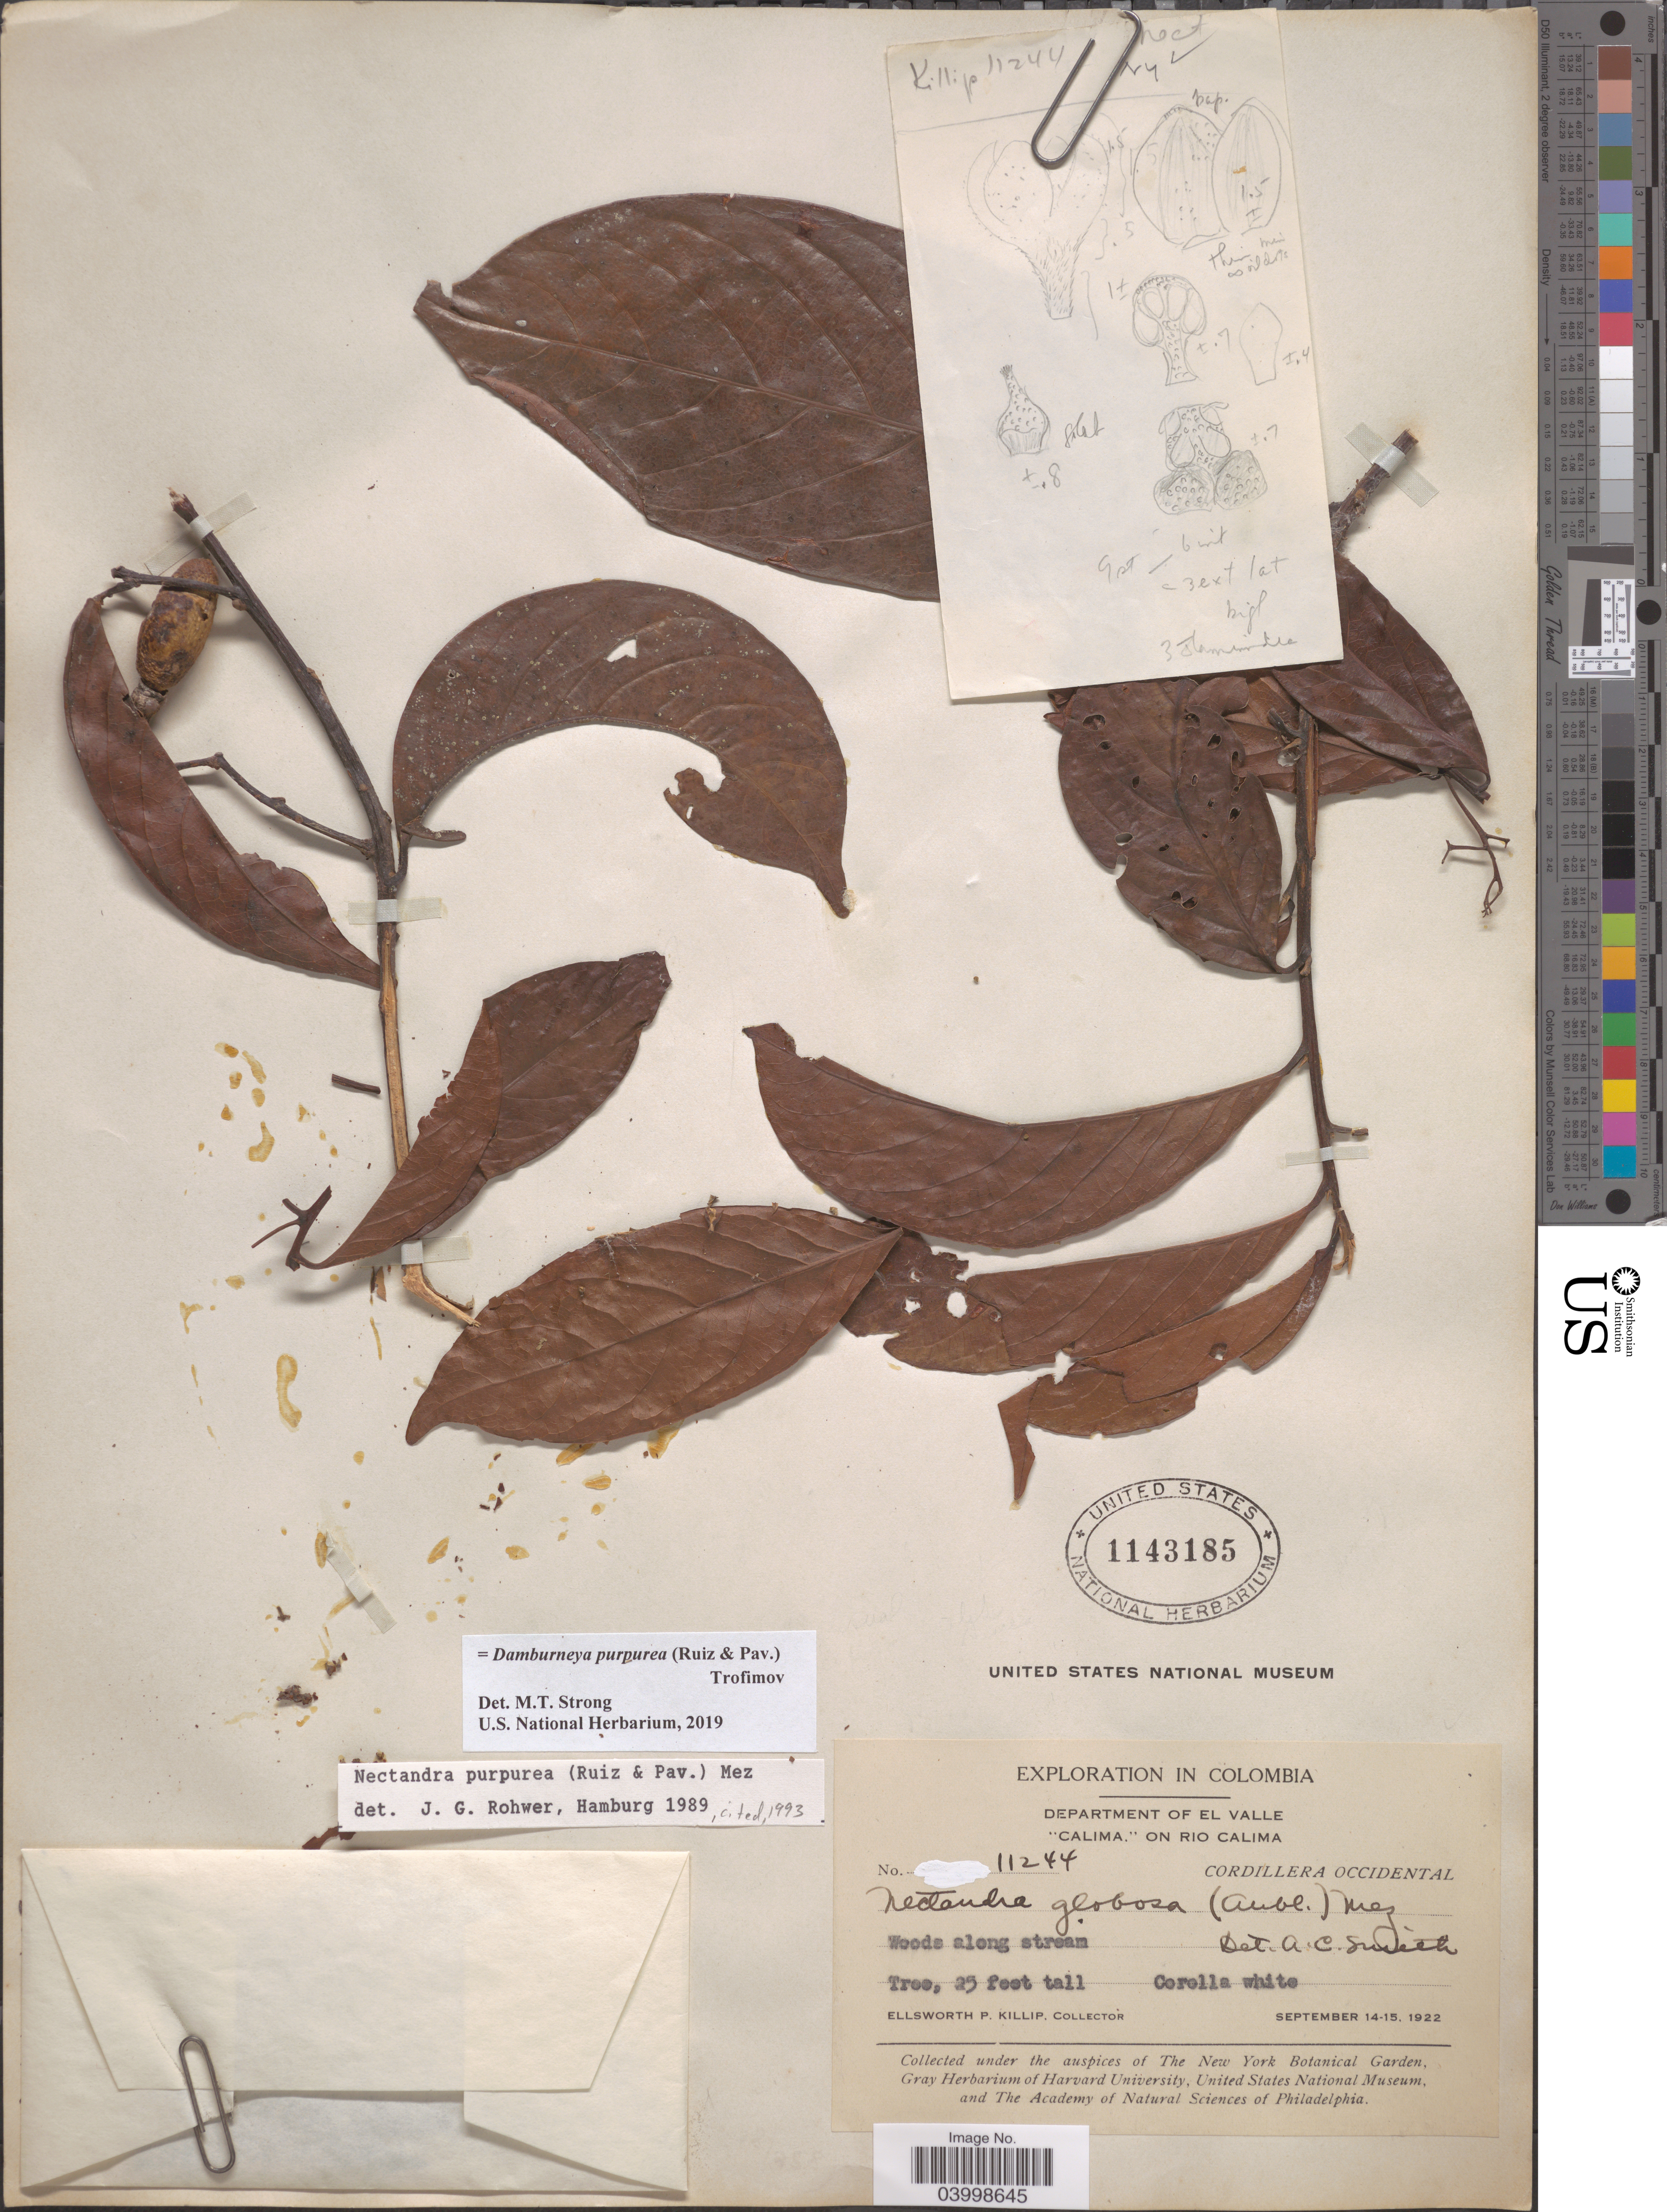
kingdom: Plantae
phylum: Tracheophyta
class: Magnoliopsida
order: Laurales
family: Lauraceae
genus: Damburneya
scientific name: Damburneya purpurea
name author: (Ruiz & Pav.) Trofimov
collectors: E. P. Killip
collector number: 11244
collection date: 1922-09-14/1922-09-15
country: Colombia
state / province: Valle del Cauca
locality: Department of El Valle. "Calma."on Rio Calima. Cordillera Occidental.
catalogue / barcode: US 1143185